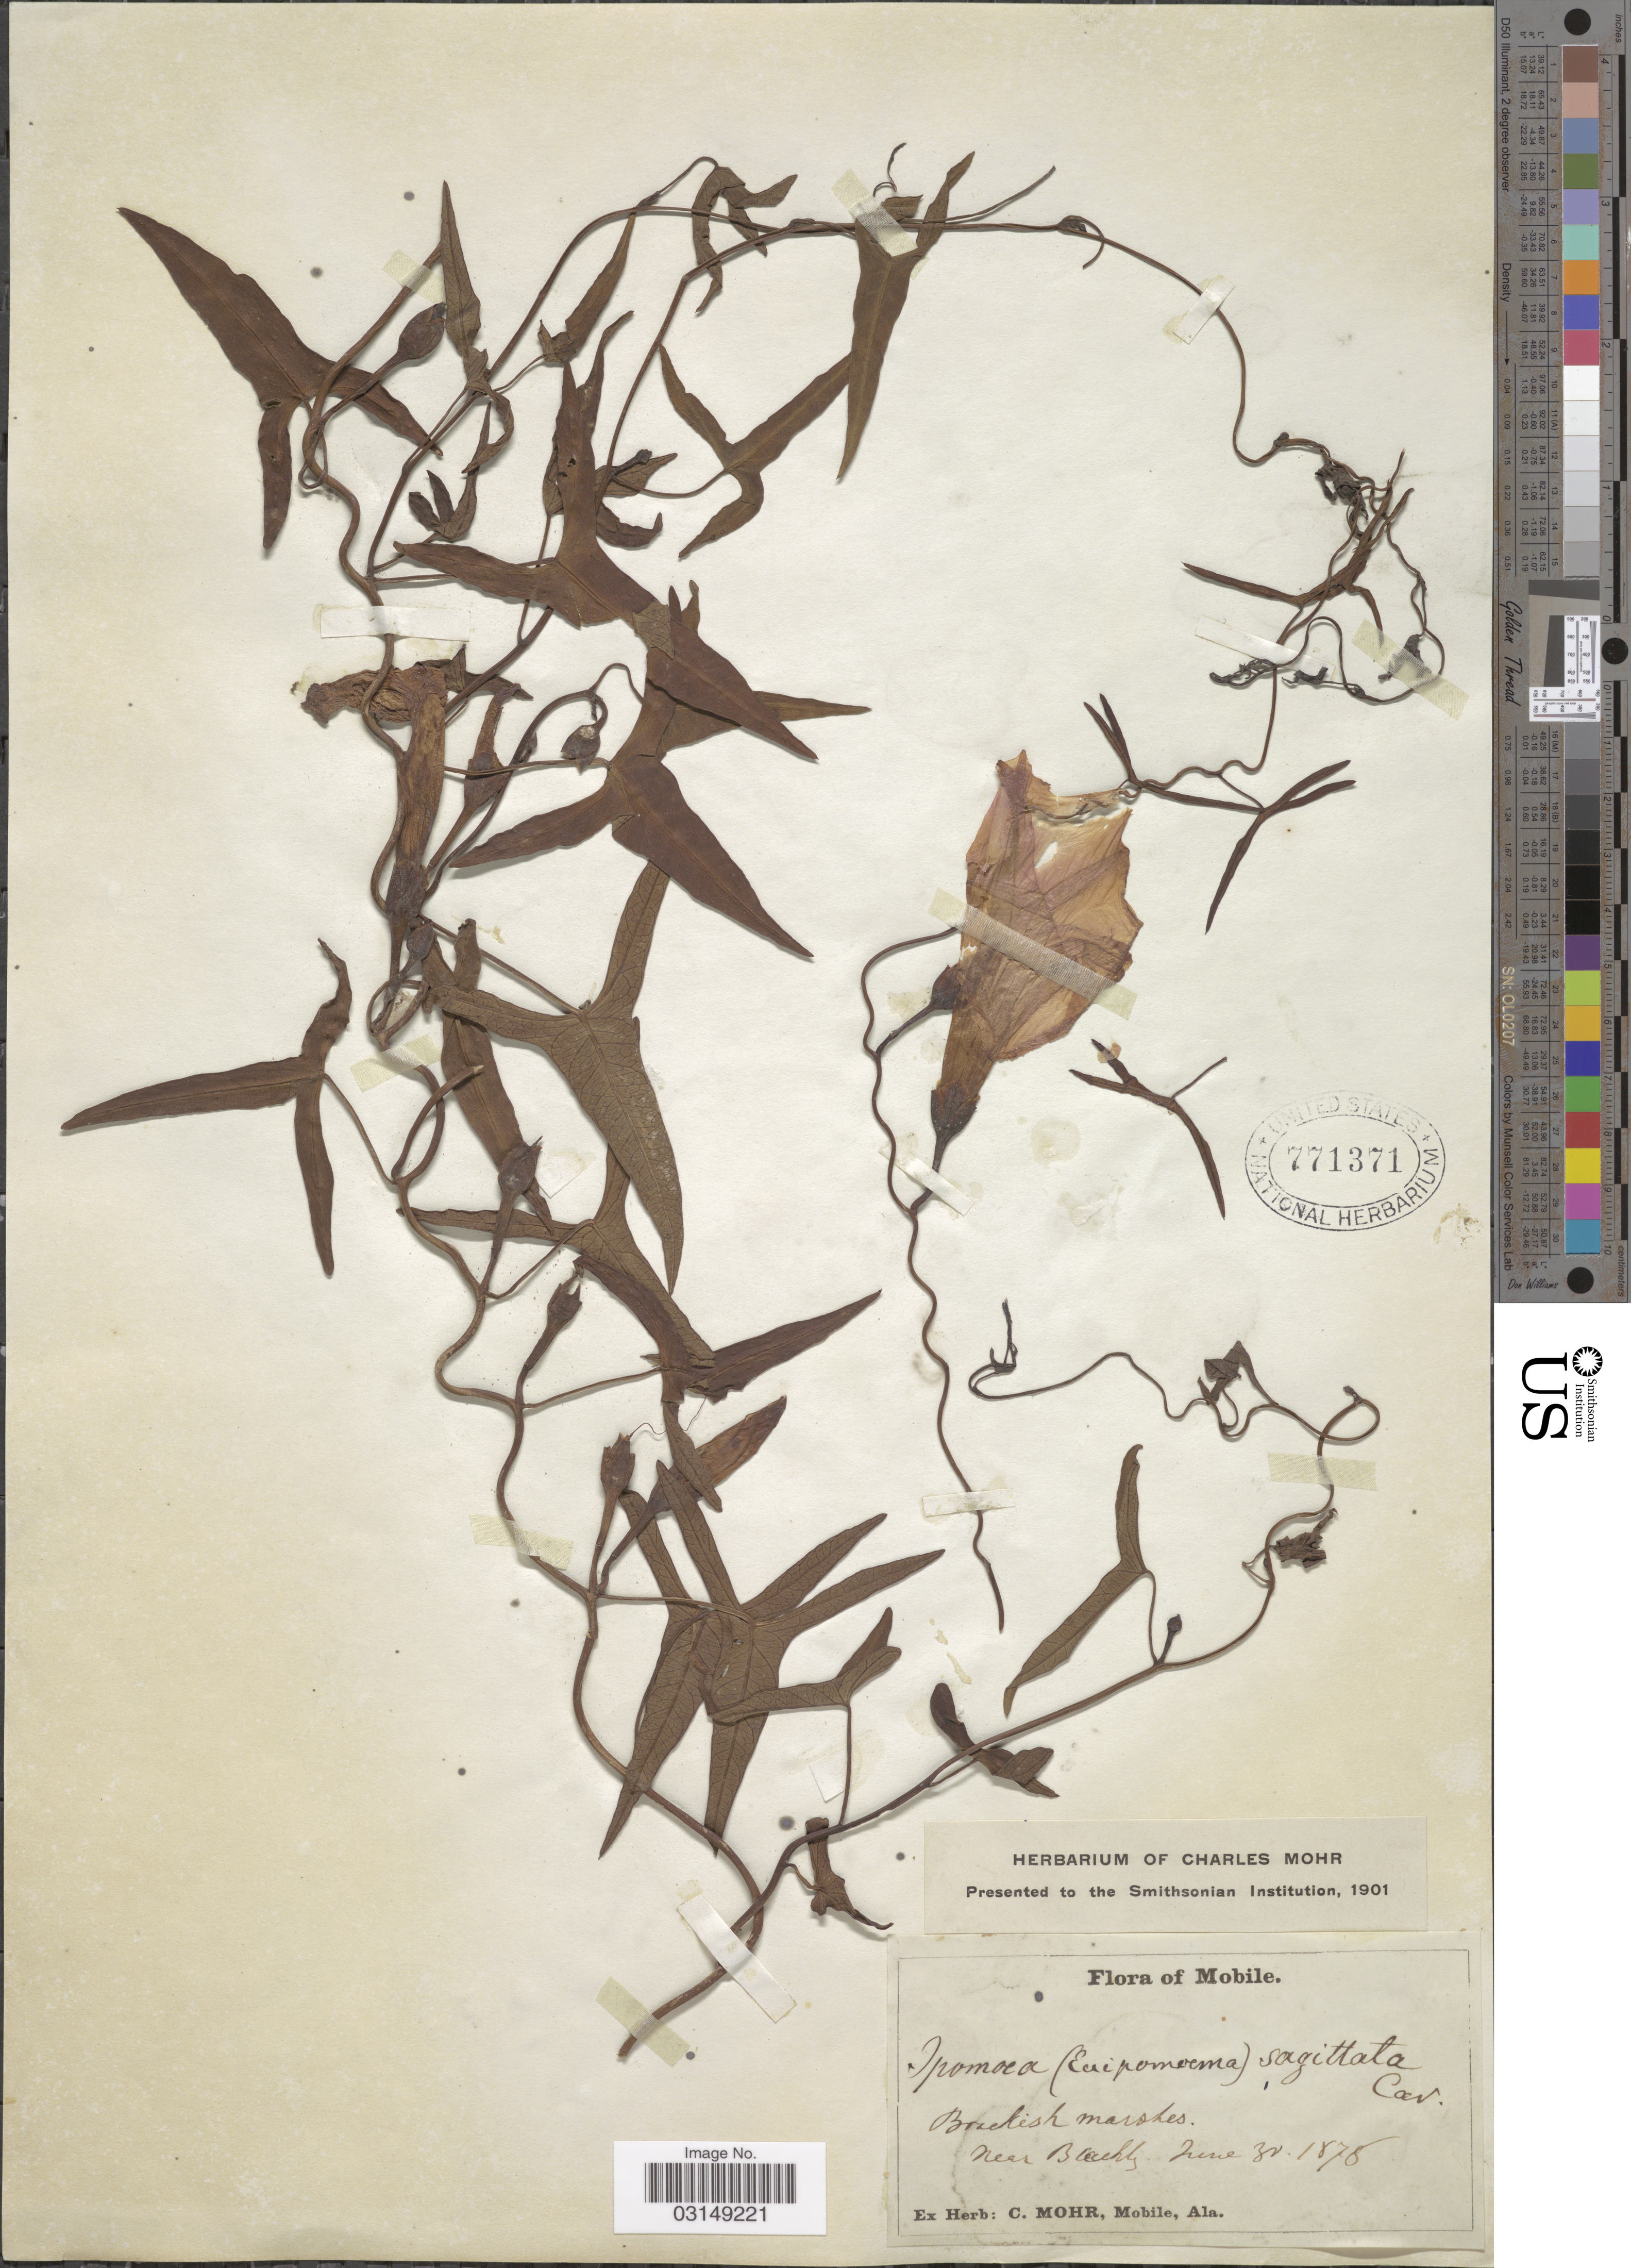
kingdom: Plantae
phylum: Tracheophyta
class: Magnoliopsida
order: Solanales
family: Convolvulaceae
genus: Ipomoea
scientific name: Ipomoea sagittata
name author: Poir.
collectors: ex herb. C. Mohr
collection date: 1878-06-30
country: United States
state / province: Alabama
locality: Mobile. Near Blackly [interpreted].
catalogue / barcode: US 771371